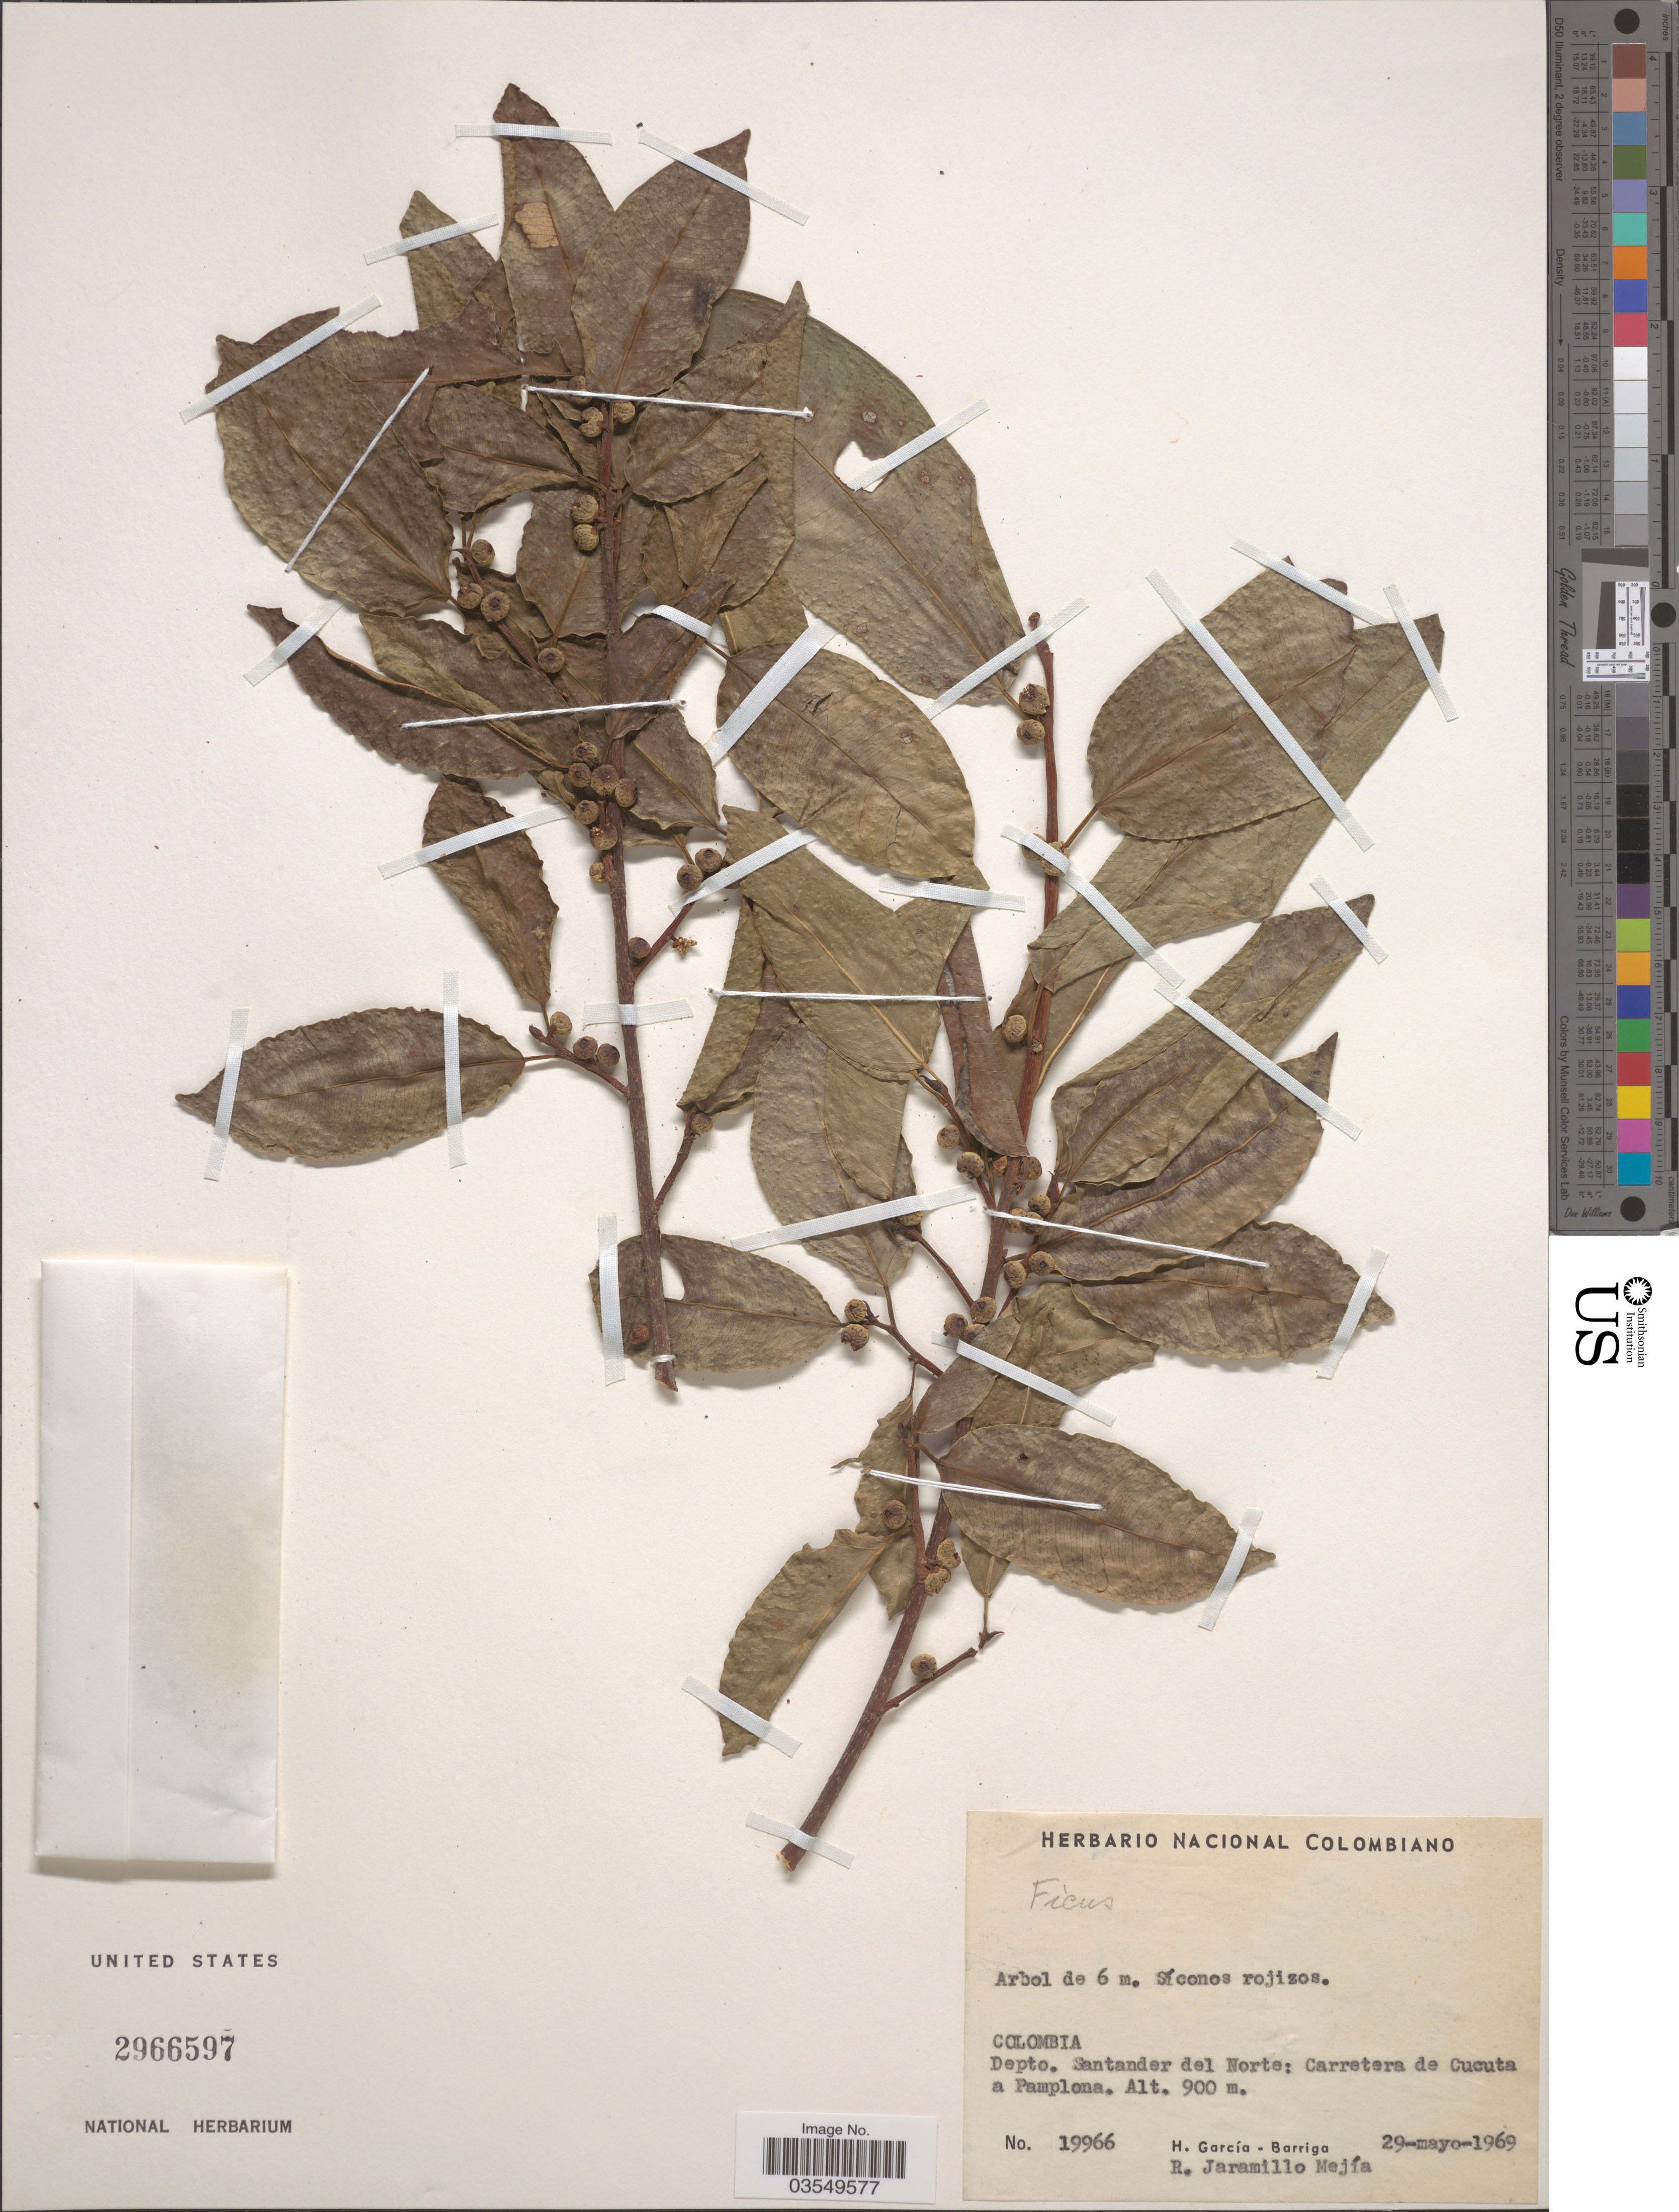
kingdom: Plantae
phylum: Tracheophyta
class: Magnoliopsida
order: Rosales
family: Moraceae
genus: Ficus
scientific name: Ficus pertusa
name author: L. f.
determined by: Mitidieri, Nicole, (WIS), University of Wisconsin - Madison (UNITED STATES)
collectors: H. García Barriga & R. Jaramillo M.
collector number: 19966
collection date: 1969-05-29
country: Colombia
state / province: Norte de Santander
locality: Depto. Santander del Norte: Carretera de Cucuta a Pamplona.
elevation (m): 900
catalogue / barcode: US 2966597